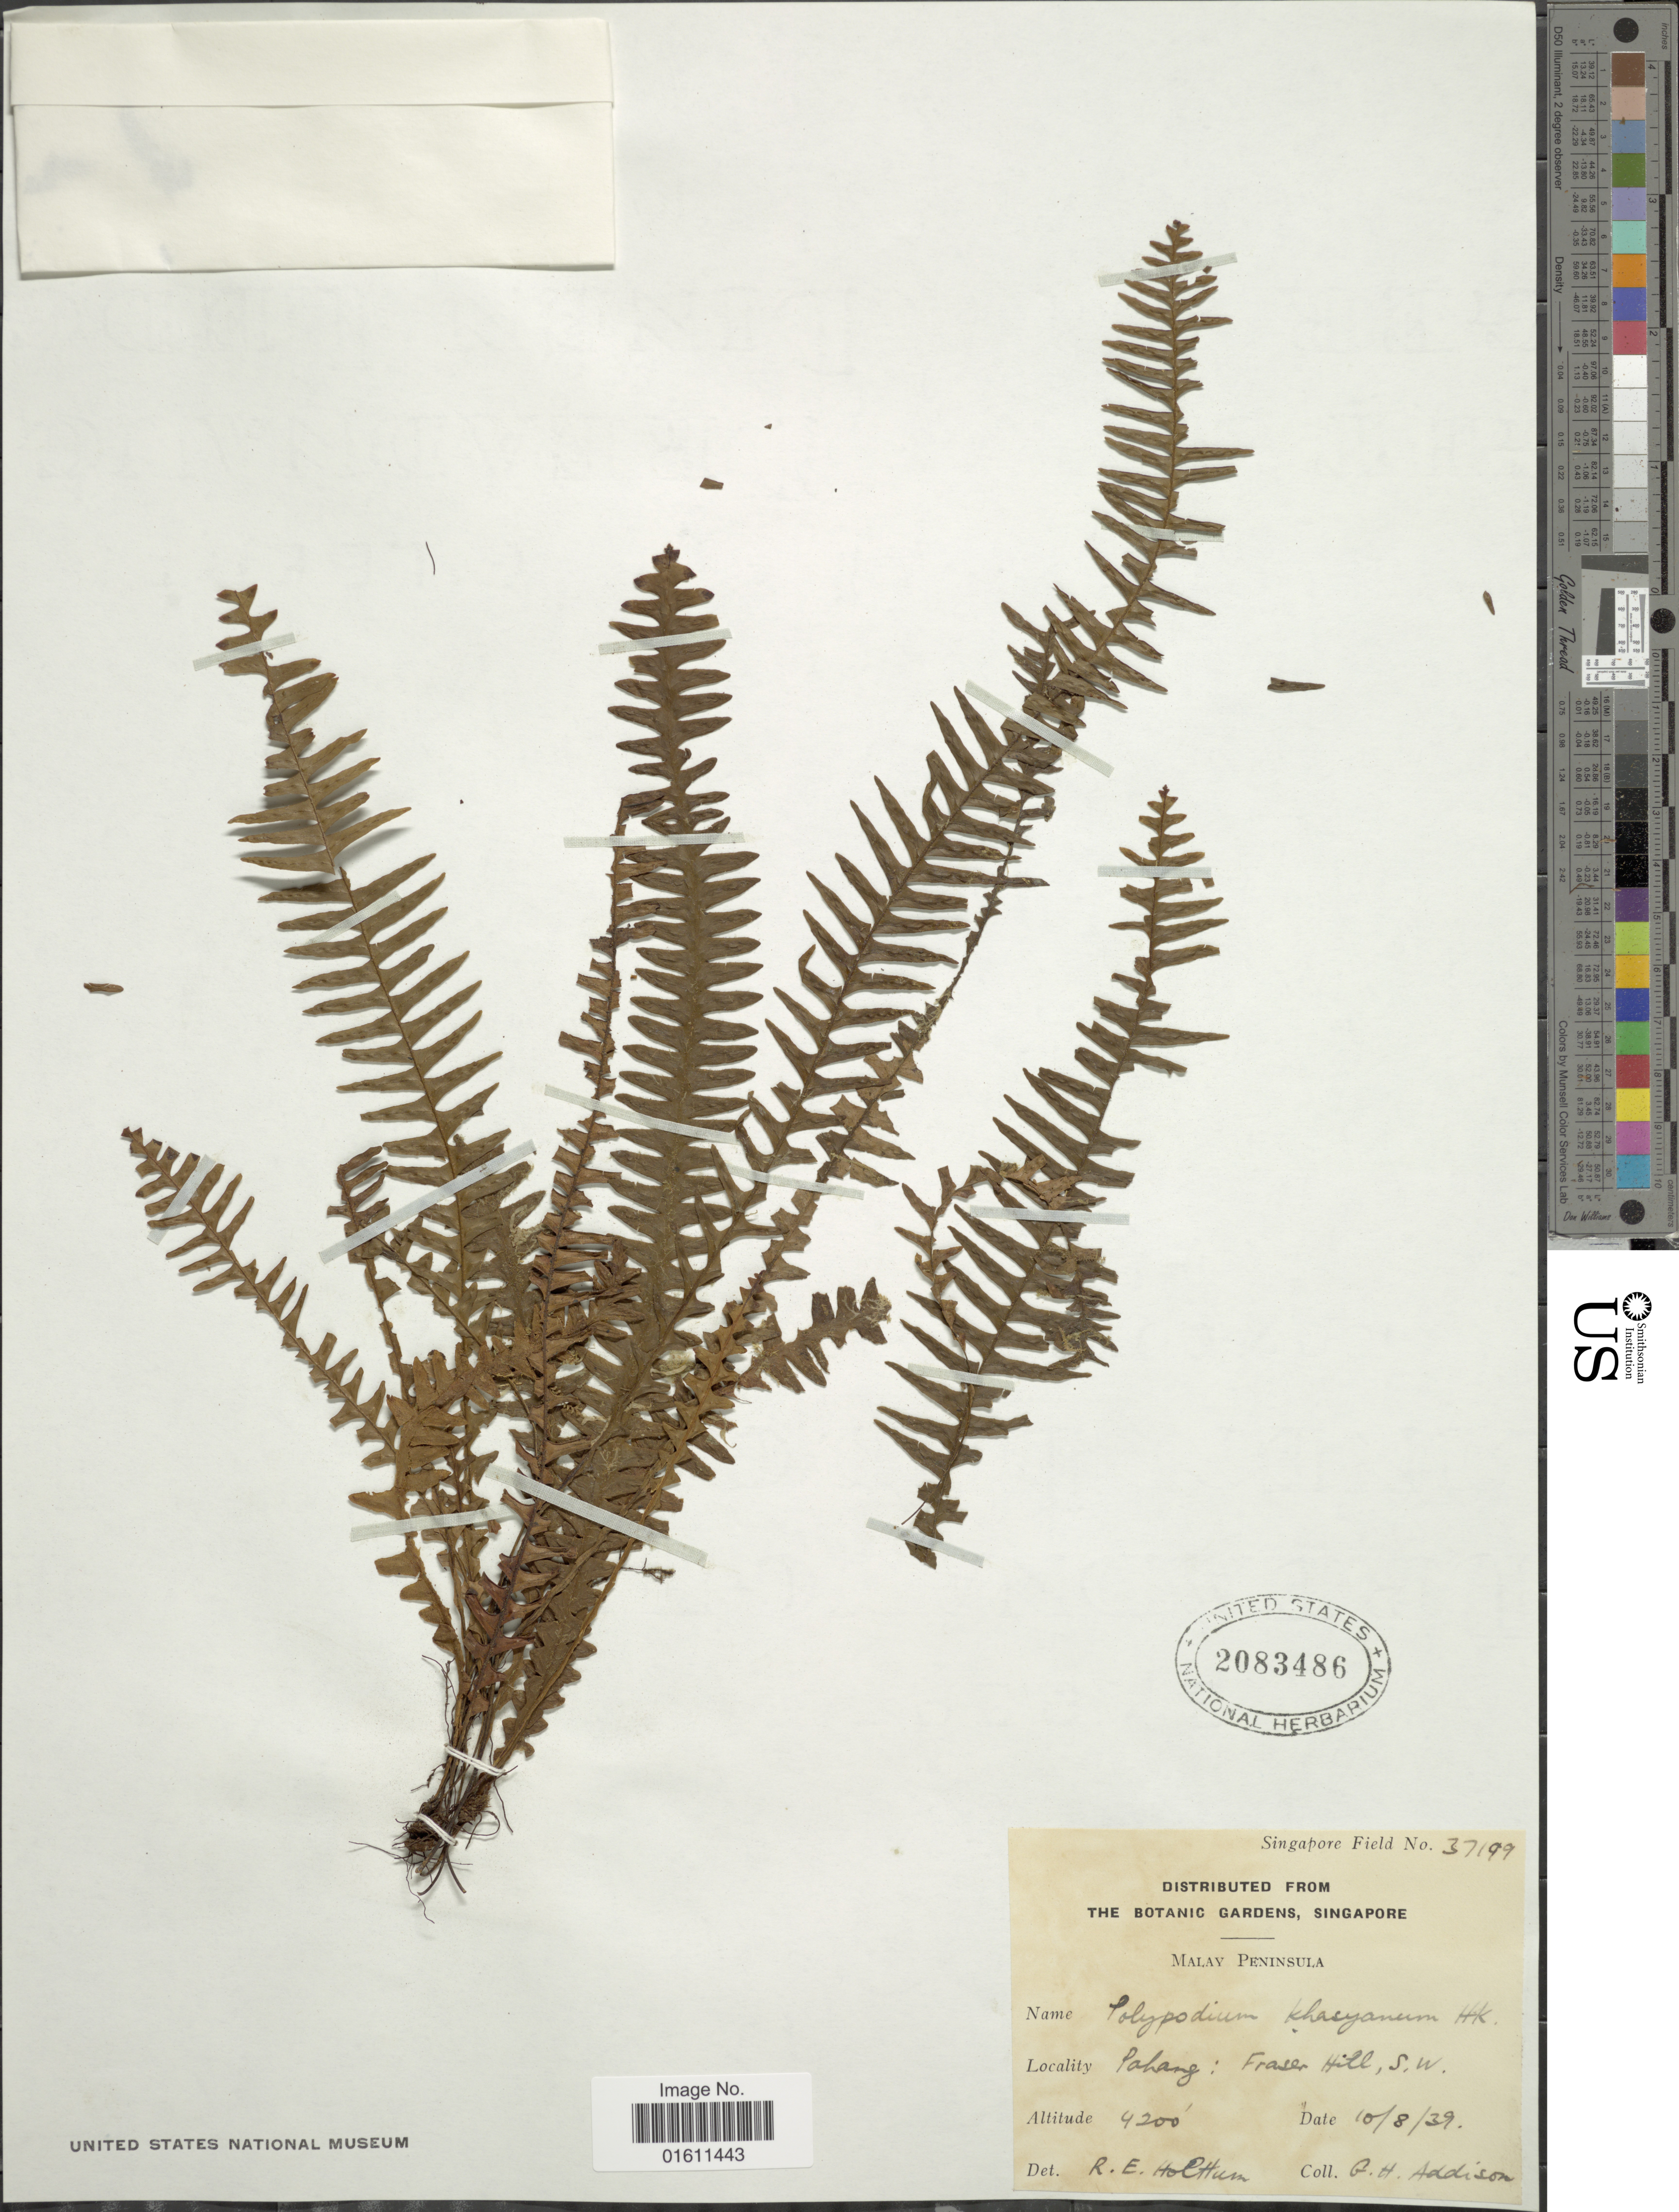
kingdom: Plantae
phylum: Tracheophyta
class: Polypodiopsida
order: Polypodiales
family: Polypodiaceae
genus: Prosaptia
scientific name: Prosaptia khasyana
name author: (Hook.) C. Chr. & Tardieu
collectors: G. Addison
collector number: Singapore Field 37199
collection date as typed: Transcribed d/m/y: 10/8/39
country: Malaysia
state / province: Pahang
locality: Malay Peninsula, Pahang: Fraser's Hill, S.W.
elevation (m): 1280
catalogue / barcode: US 2083486